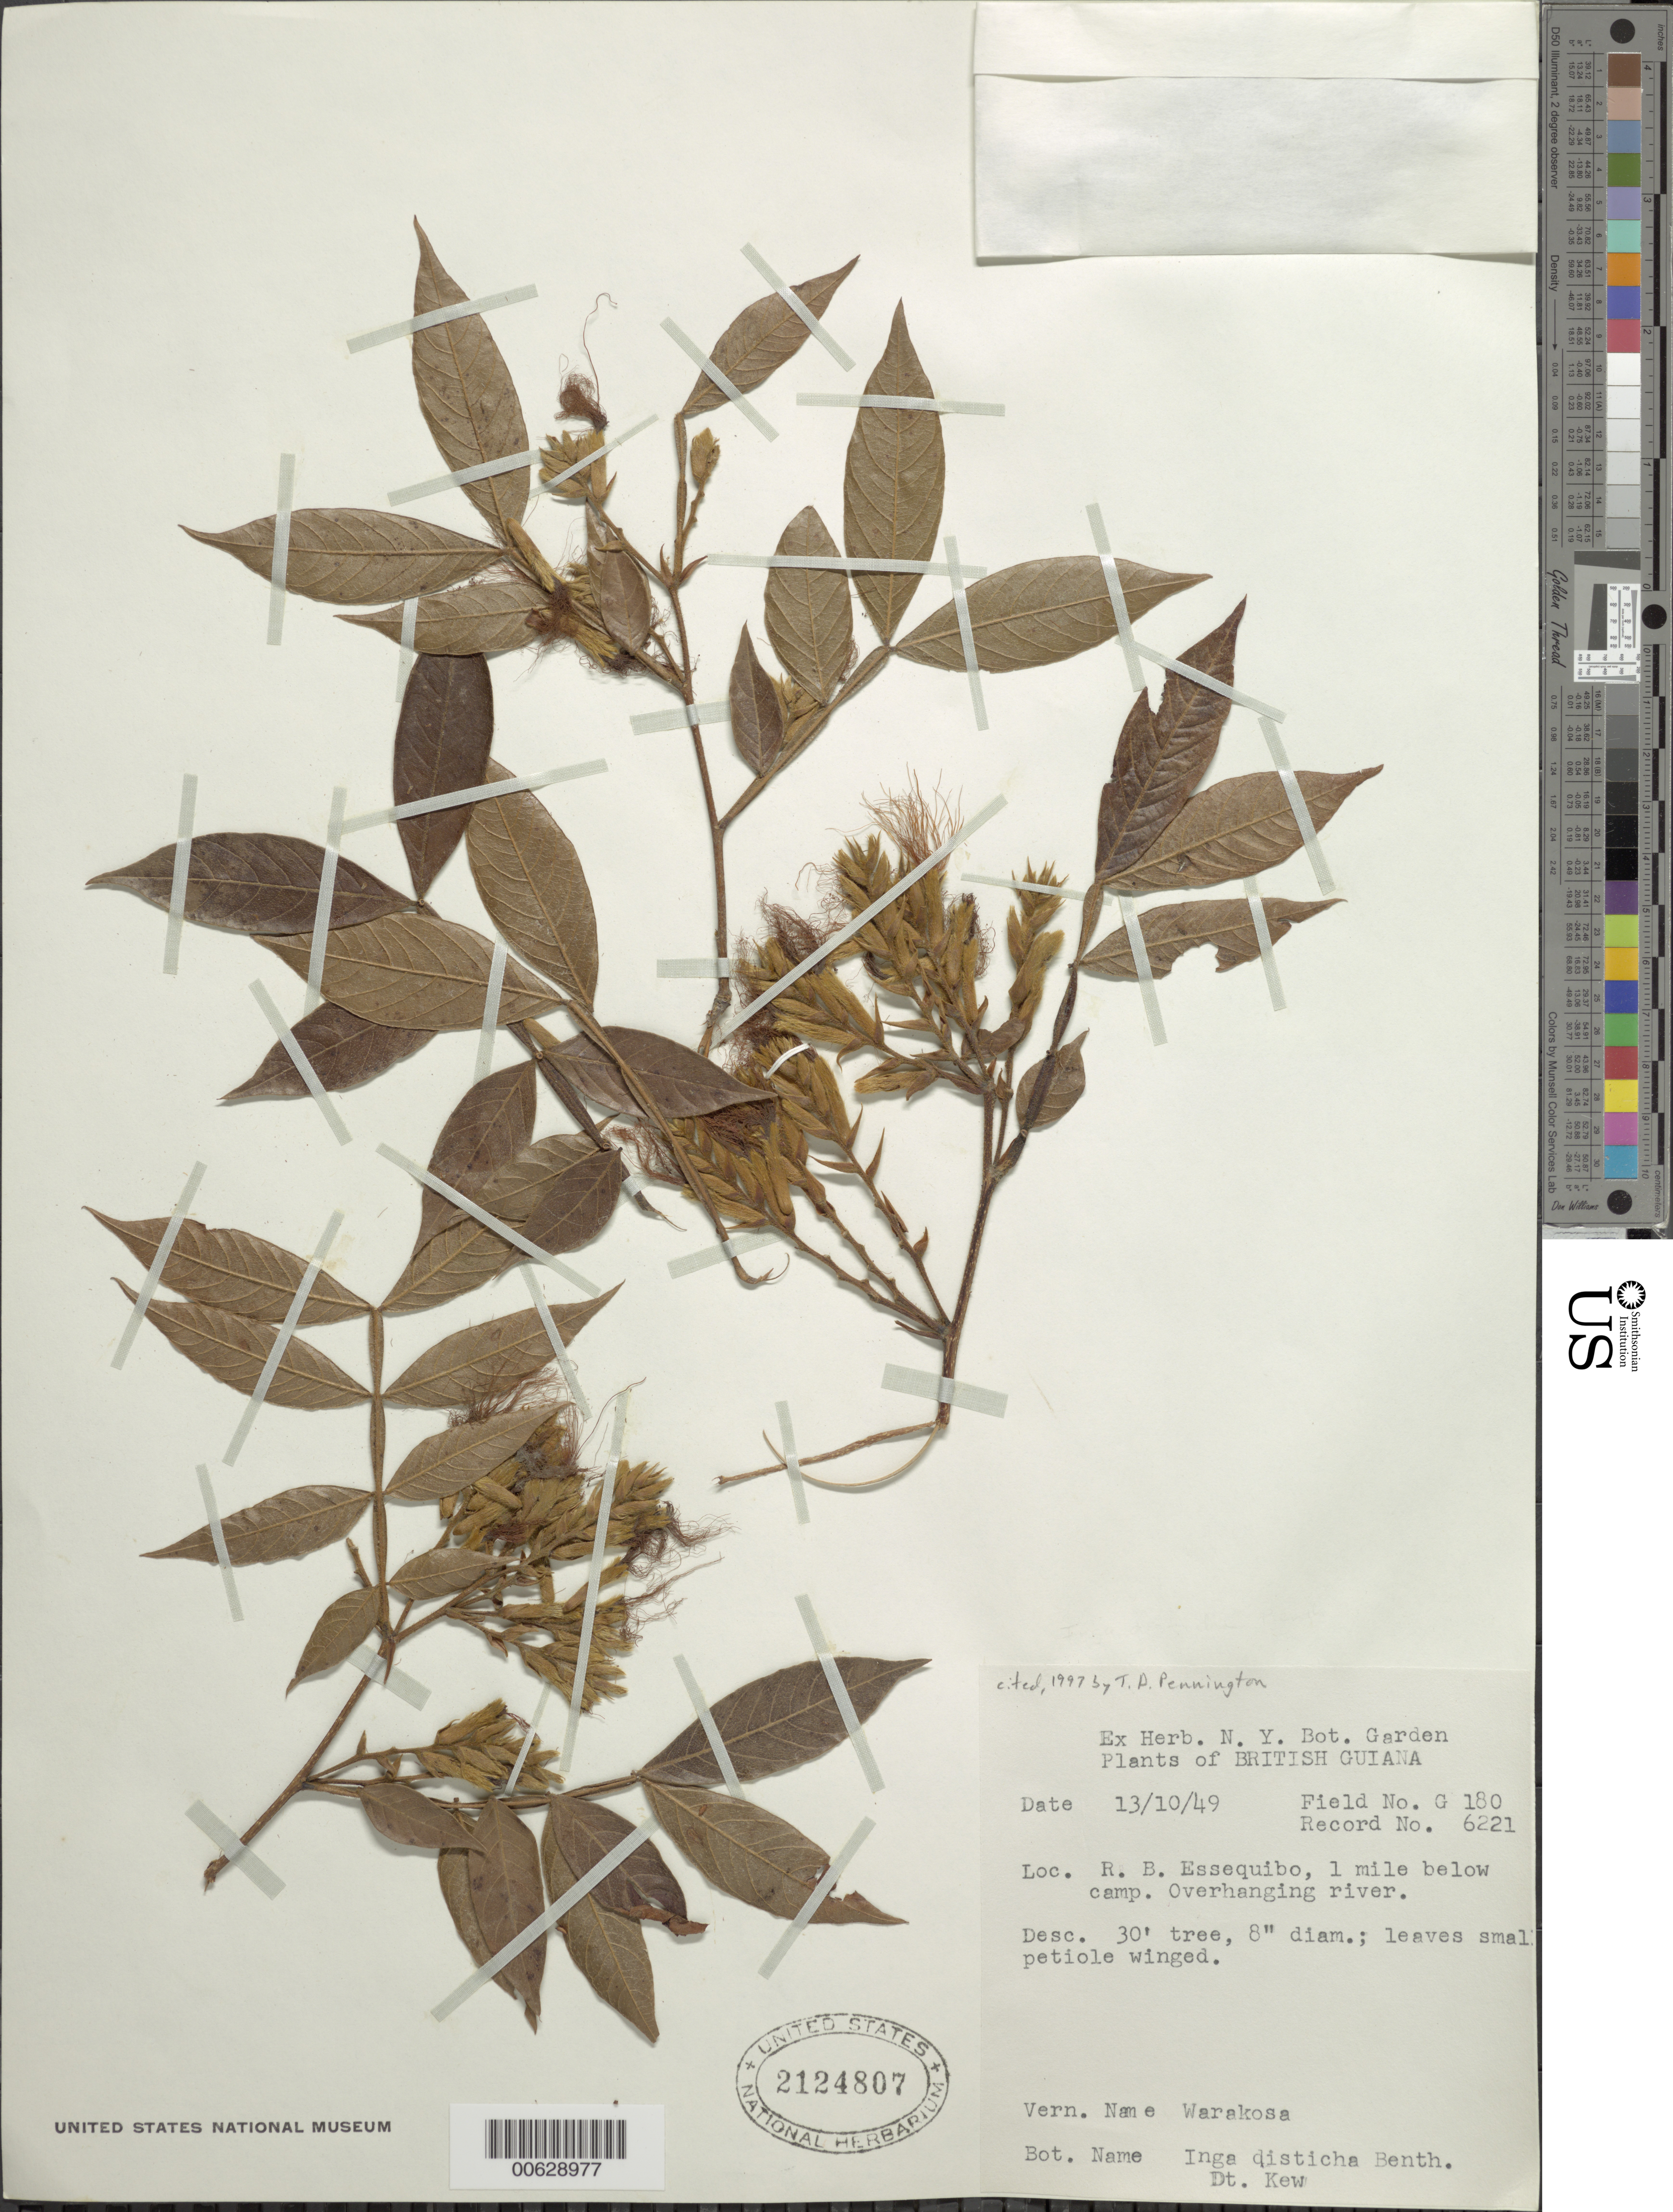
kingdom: Plantae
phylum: Tracheophyta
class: Magnoliopsida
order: Fabales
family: Fabaceae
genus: Inga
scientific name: Inga disticha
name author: Benth.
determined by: Pennington, T. D., (K)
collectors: Forest Dept. B. G. & British Guiana Forestry Dept.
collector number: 6221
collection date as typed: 13-Oct-49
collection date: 1949-10-13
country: Guyana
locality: Essequibo R., 1 mi. below camp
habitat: Overhanging river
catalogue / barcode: US 2124807